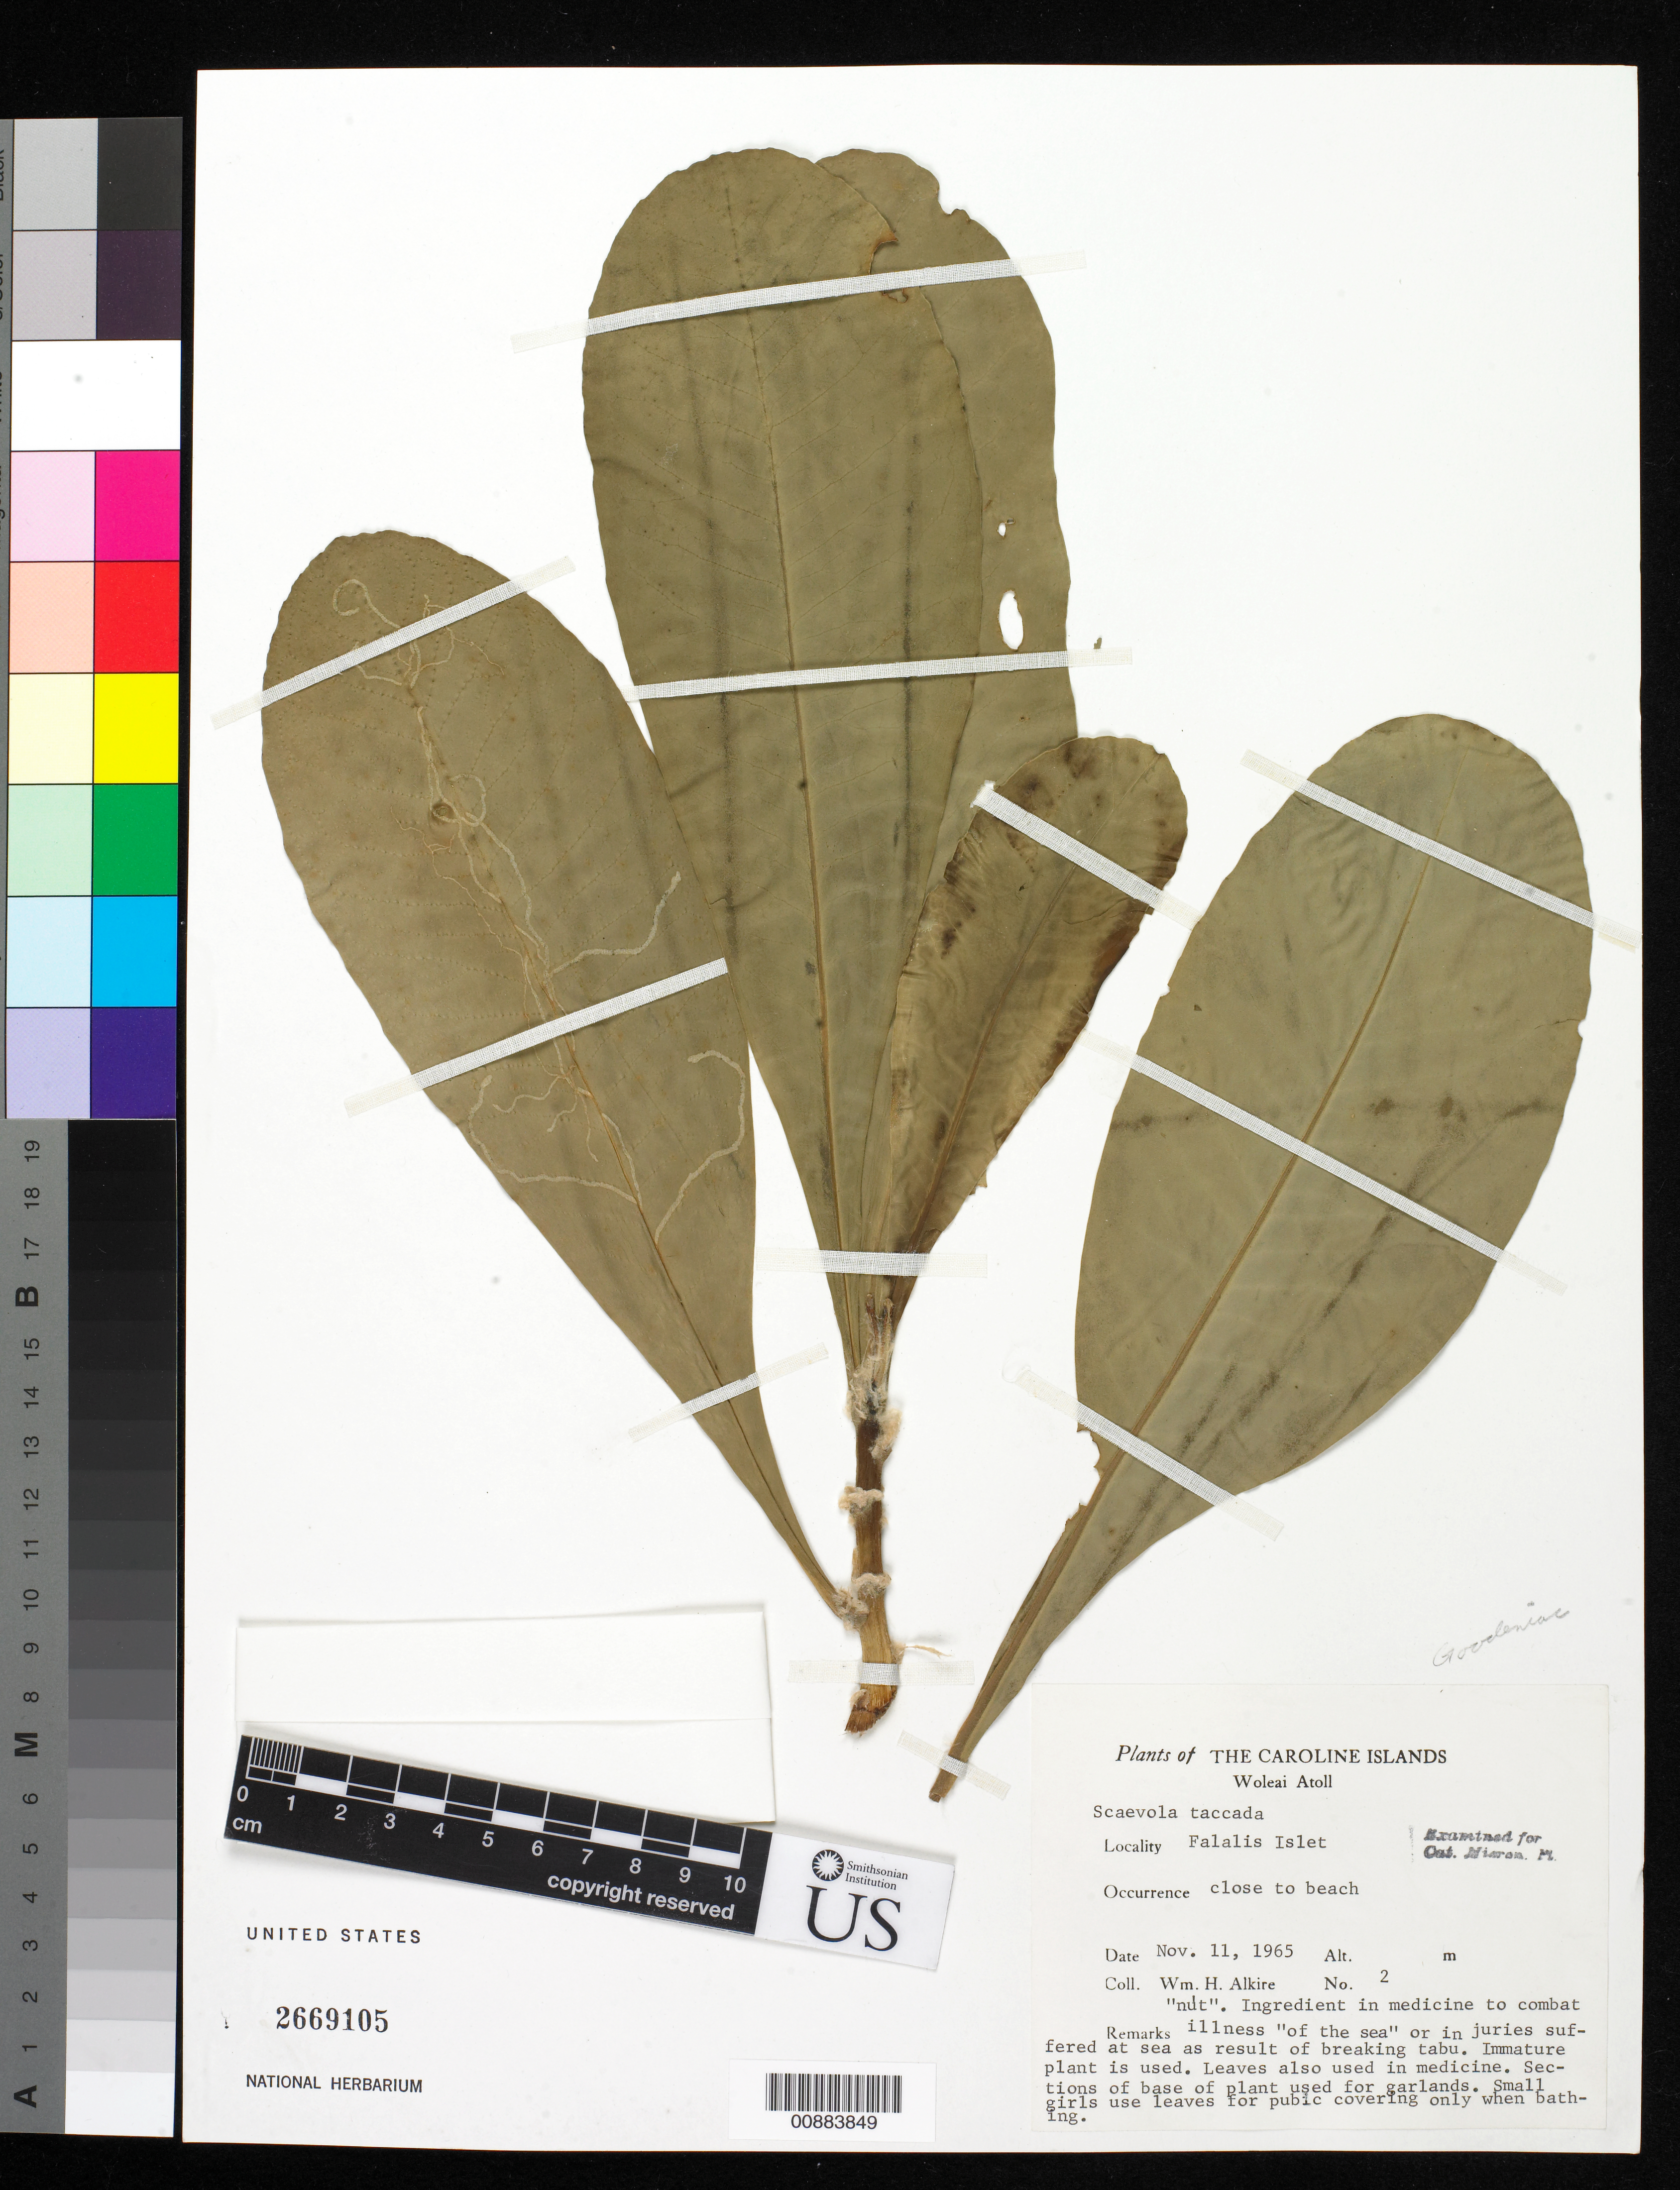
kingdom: Plantae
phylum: Tracheophyta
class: Magnoliopsida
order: Asterales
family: Goodeniaceae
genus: Scaevola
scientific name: Scaevola taccada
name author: (Gaertn.) Roxb.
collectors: W. Alkire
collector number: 2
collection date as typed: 11 Nov 1965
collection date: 1965-11-11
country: Micronesia, Federated States of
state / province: Yap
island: Woleai Atoll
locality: Falalis Islet.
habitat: Close to beach.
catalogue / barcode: US 2669105